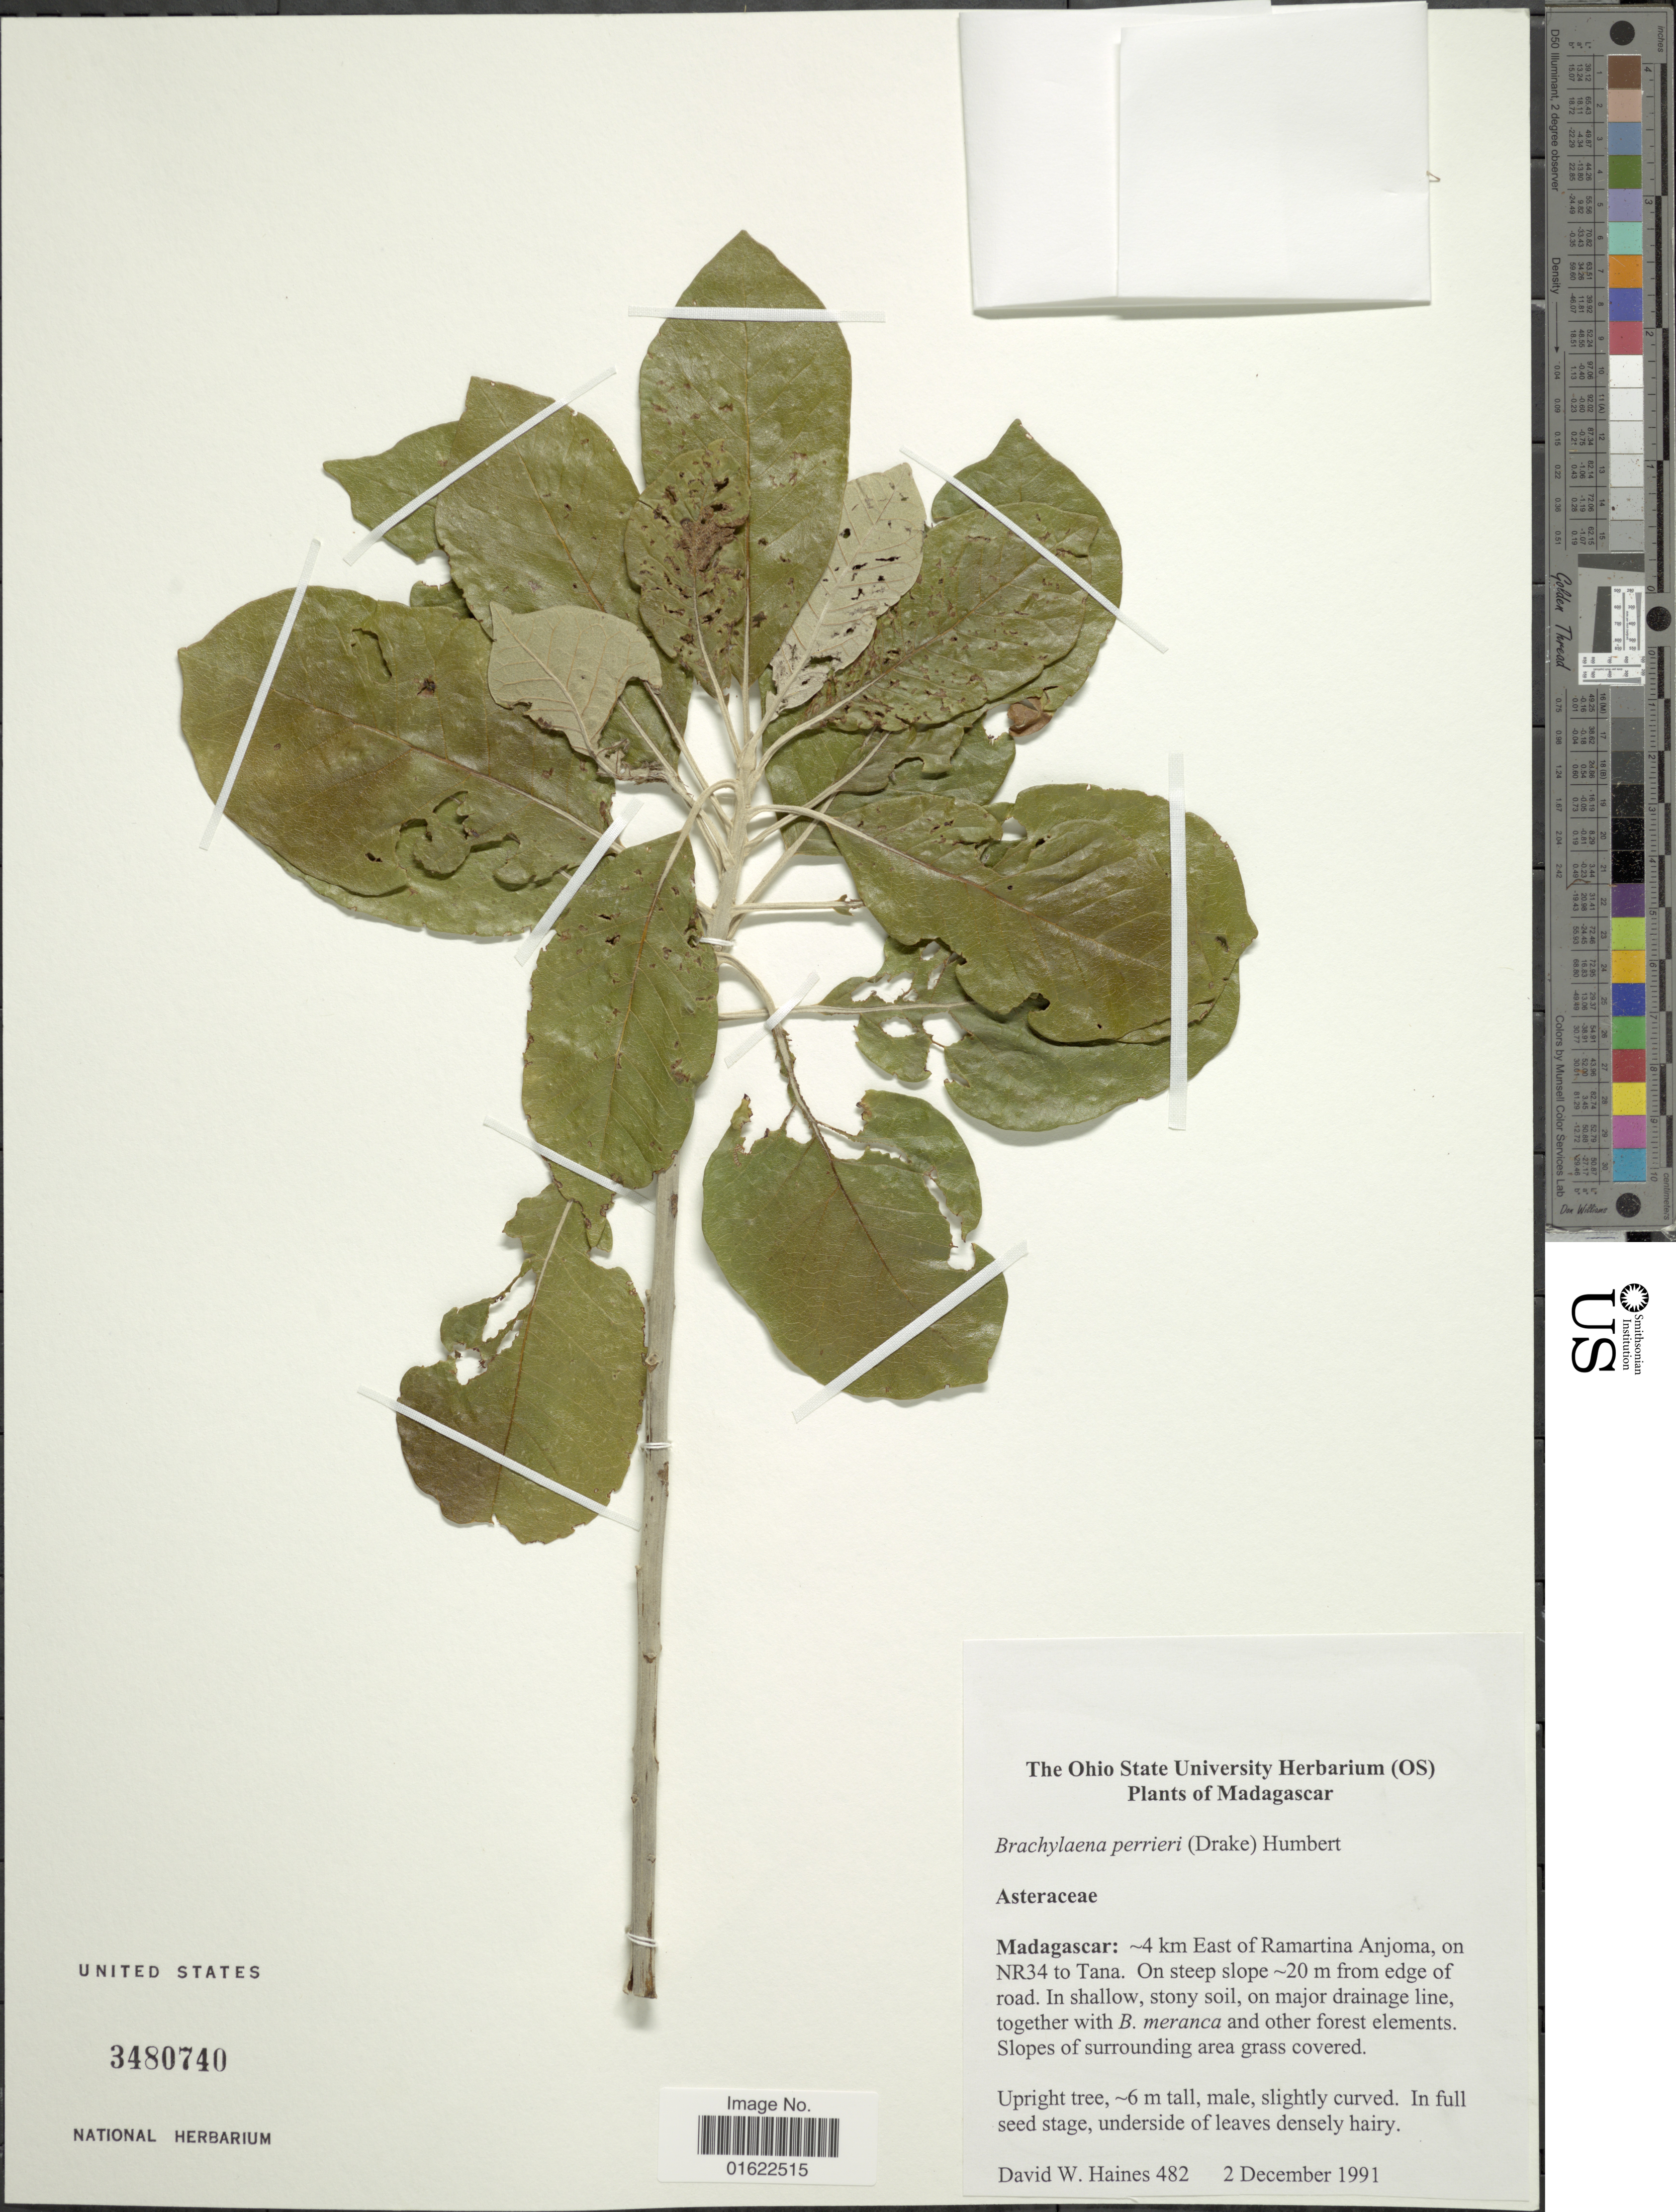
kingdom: Plantae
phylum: Tracheophyta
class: Magnoliopsida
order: Asterales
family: Asteraceae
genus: Brachylaena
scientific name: Brachylaena perrieri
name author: (Drake) Humbert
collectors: D. Haines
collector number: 482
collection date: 1991-12-02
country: Madagascar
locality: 4 km East of Ramartina Anjoma, on NR34 to Tana, on steep slope 20 m from edge of road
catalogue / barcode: US 3480740